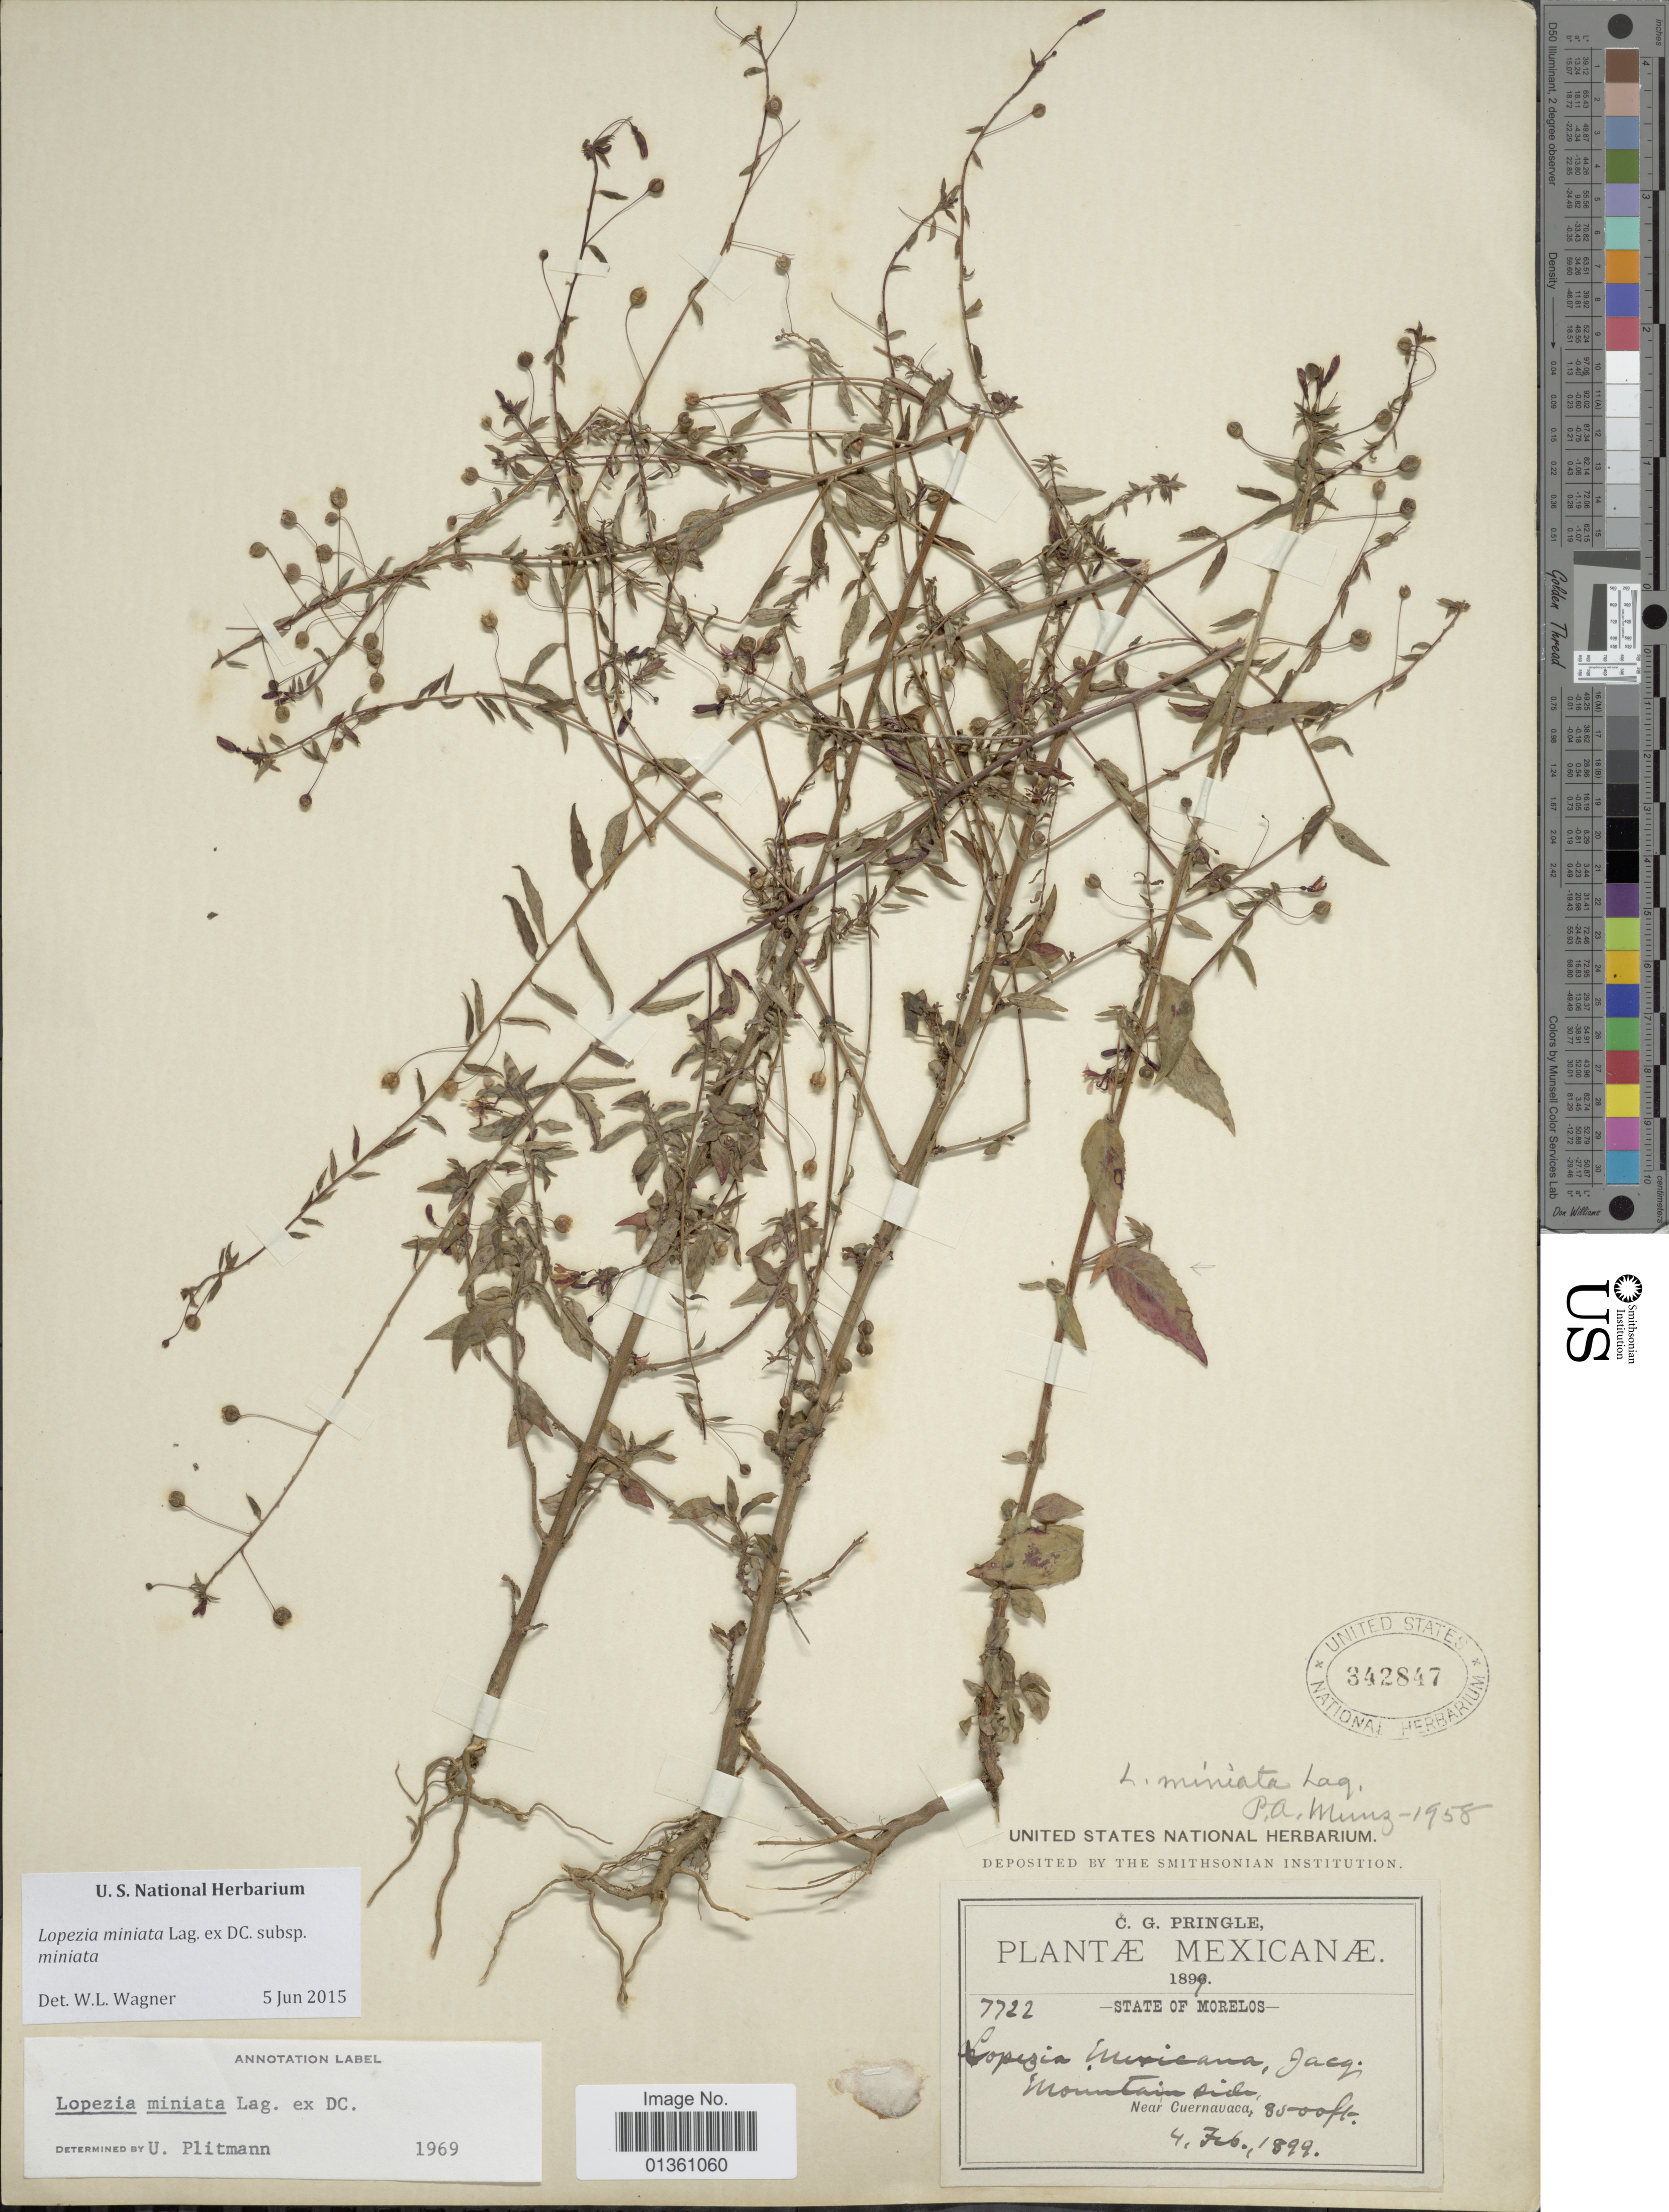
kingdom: Plantae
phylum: Tracheophyta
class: Magnoliopsida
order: Myrtales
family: Onagraceae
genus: Lopezia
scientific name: Lopezia miniata subsp. miniata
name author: Lag. ex DC.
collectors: C. G. Pringle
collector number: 7722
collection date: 1899-02-04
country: Mexico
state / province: Morelos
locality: Mountain side, near Cuernavaca.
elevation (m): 2591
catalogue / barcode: US 342847